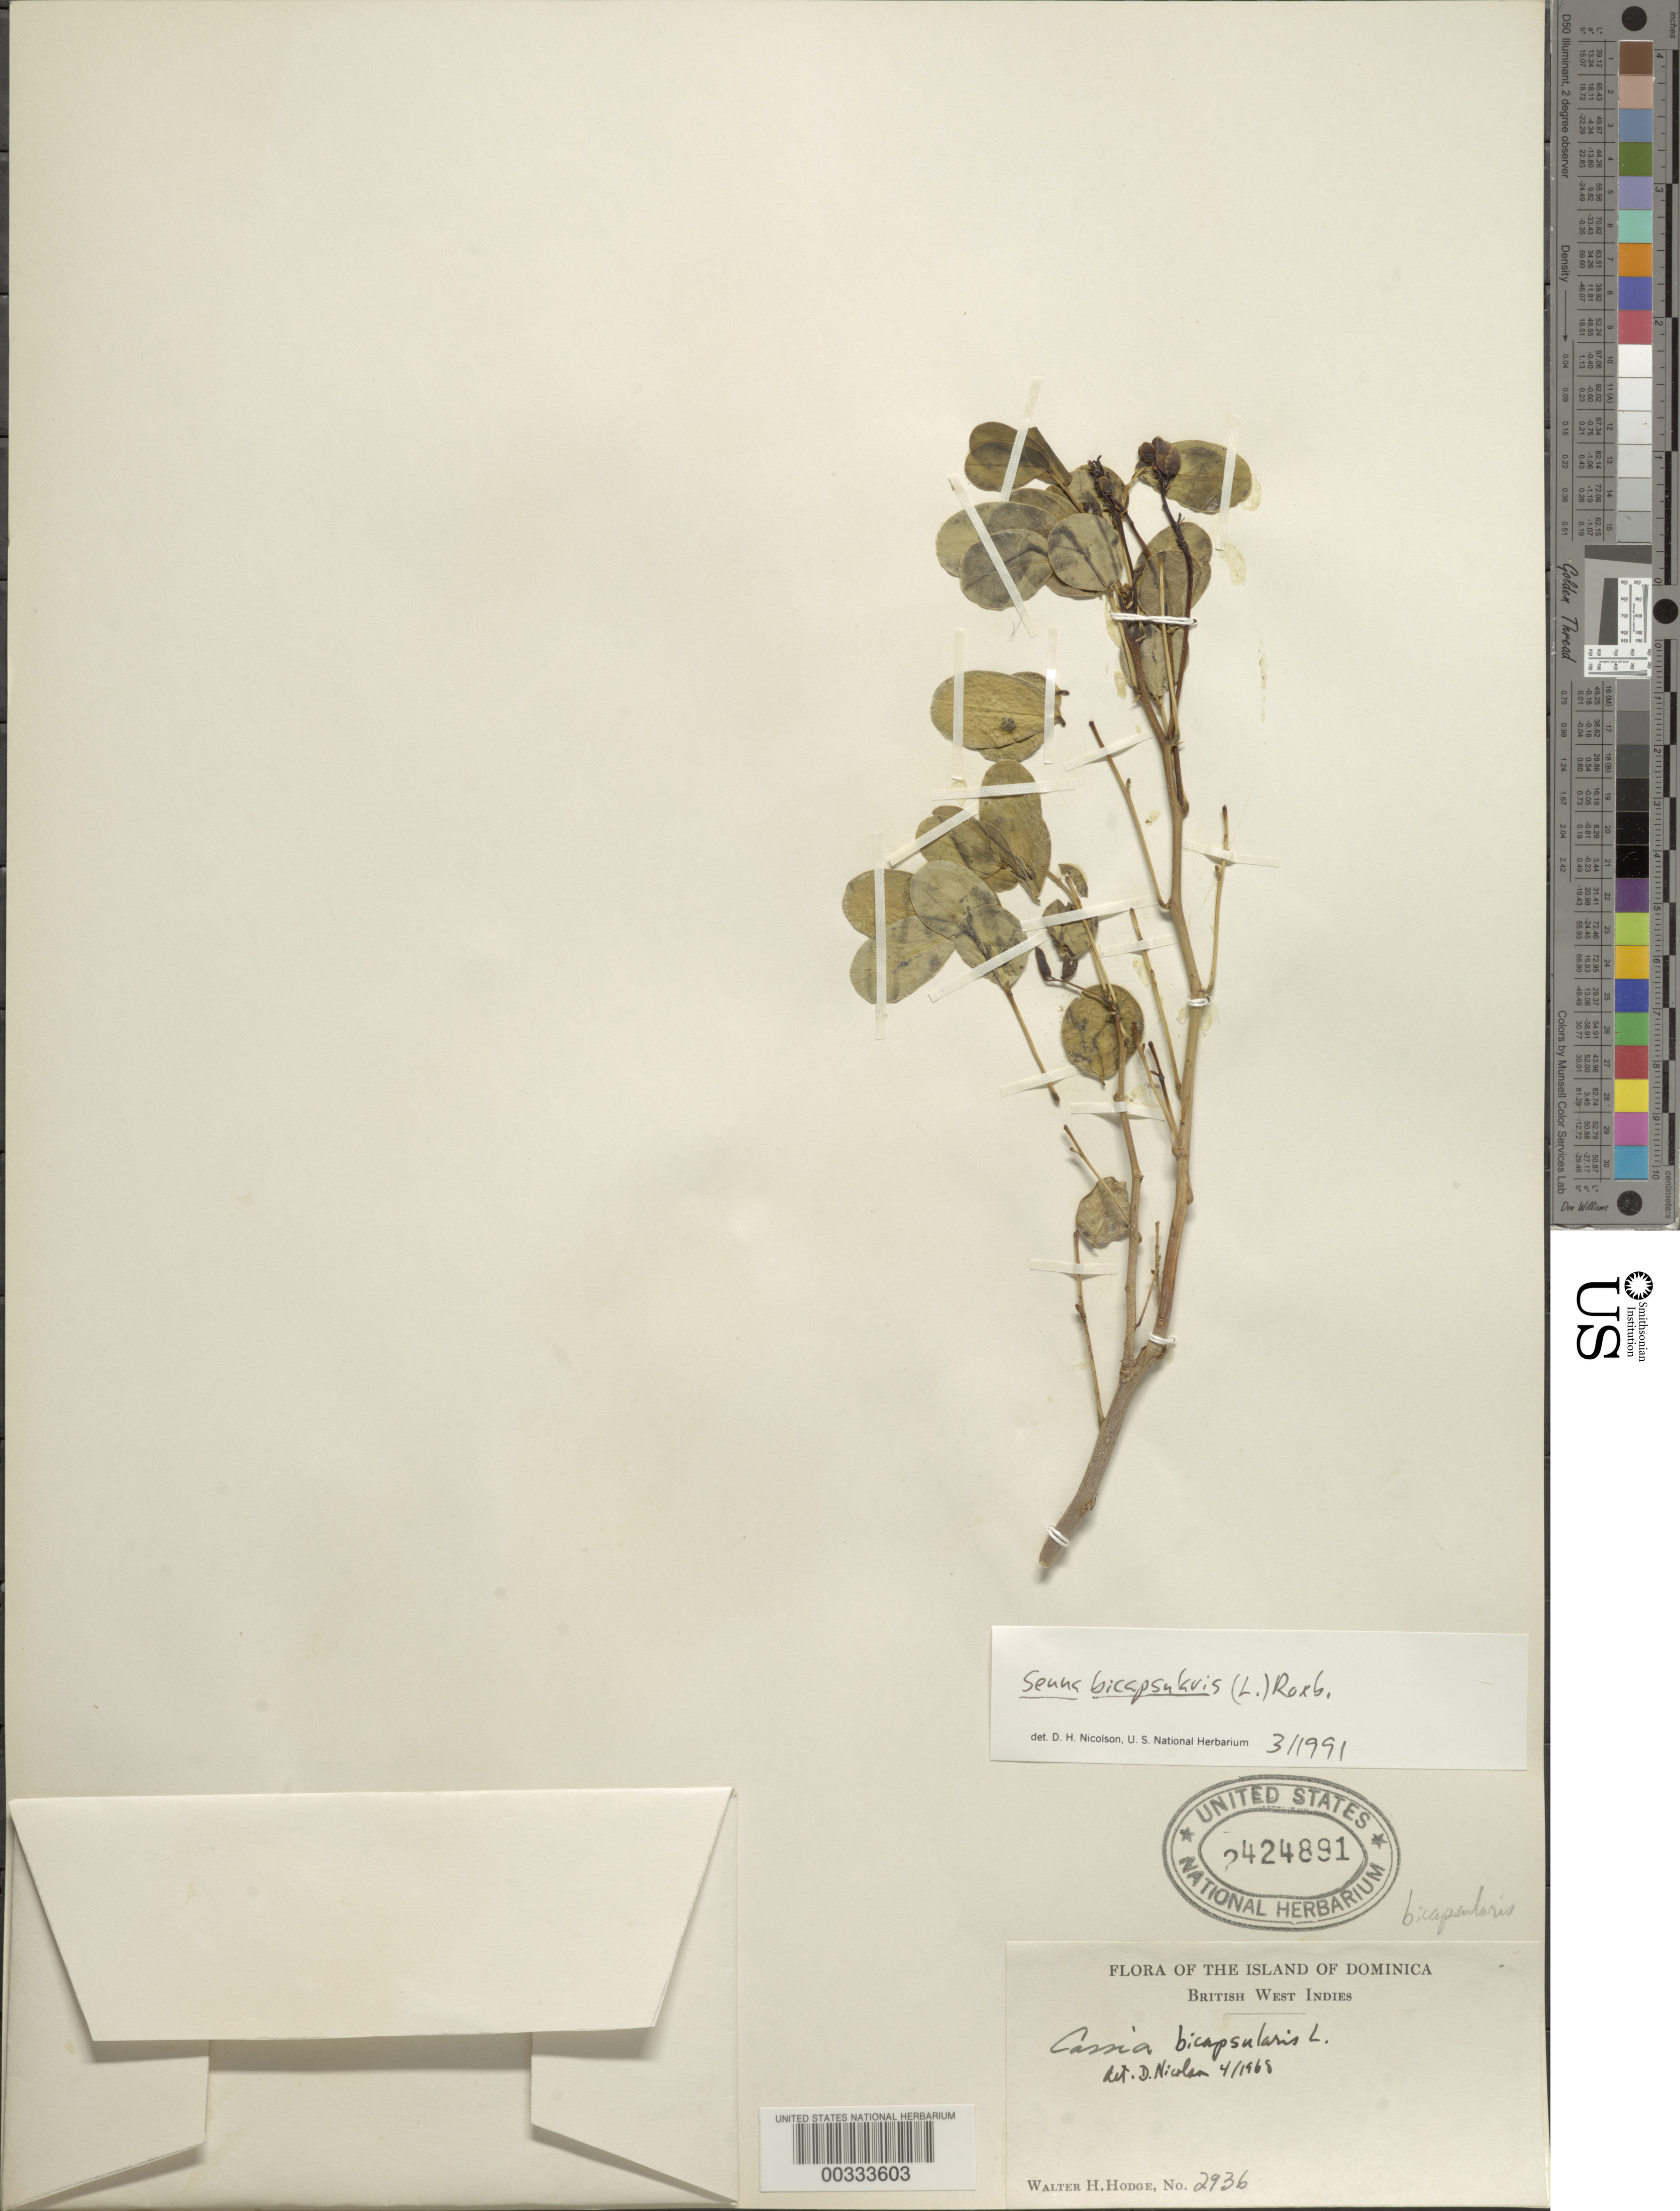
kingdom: Plantae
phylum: Tracheophyta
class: Magnoliopsida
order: Fabales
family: Fabaceae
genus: Senna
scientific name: Senna bicapsularis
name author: (L.) Roxb.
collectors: W. Hodge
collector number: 2936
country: Dominica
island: Dominica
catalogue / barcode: US 2424891